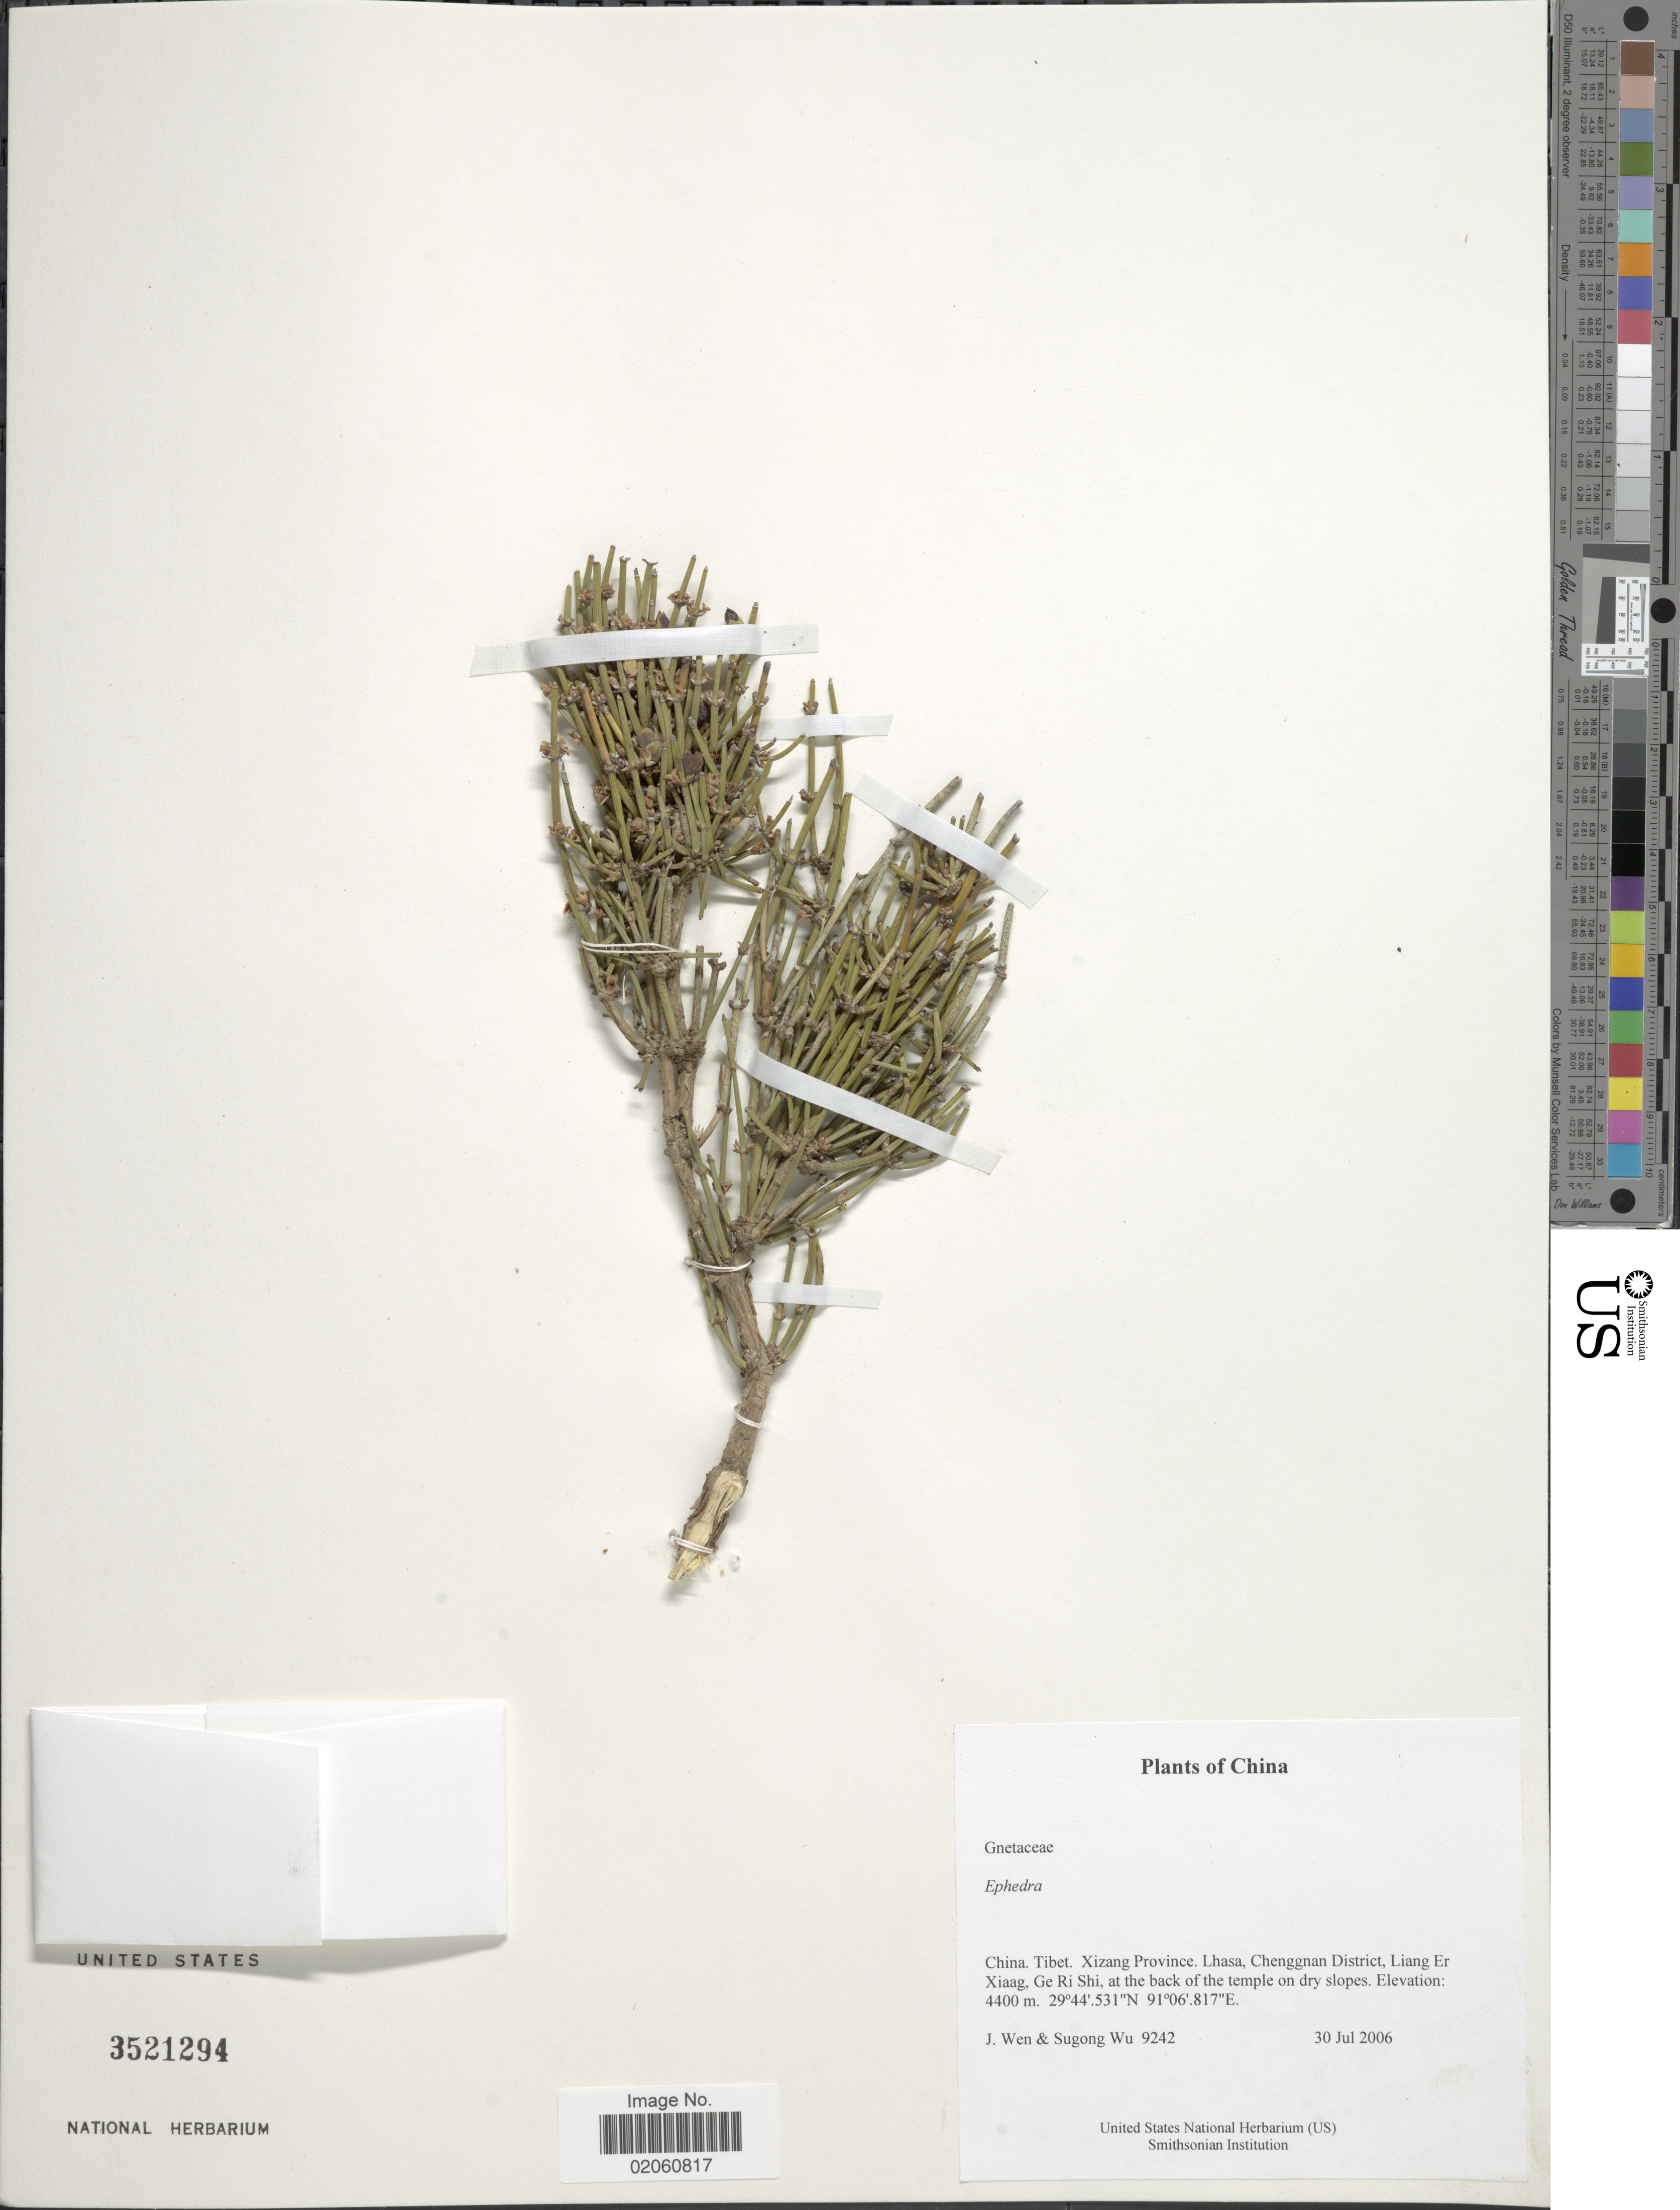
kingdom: Plantae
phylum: Tracheophyta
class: Gnetopsida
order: Ephedrales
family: Ephedraceae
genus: Ephedra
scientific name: Ephedra sp.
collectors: J. Wen & Sugong Wu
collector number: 9242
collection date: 2006-07-30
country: China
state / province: Xizang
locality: Tibet Xizang Province. Lhasa, Chenggnan District, Liang Er Xiaag, Ge Ri Shi, at the back of the temple on dry slopes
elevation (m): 4400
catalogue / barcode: US 3521294